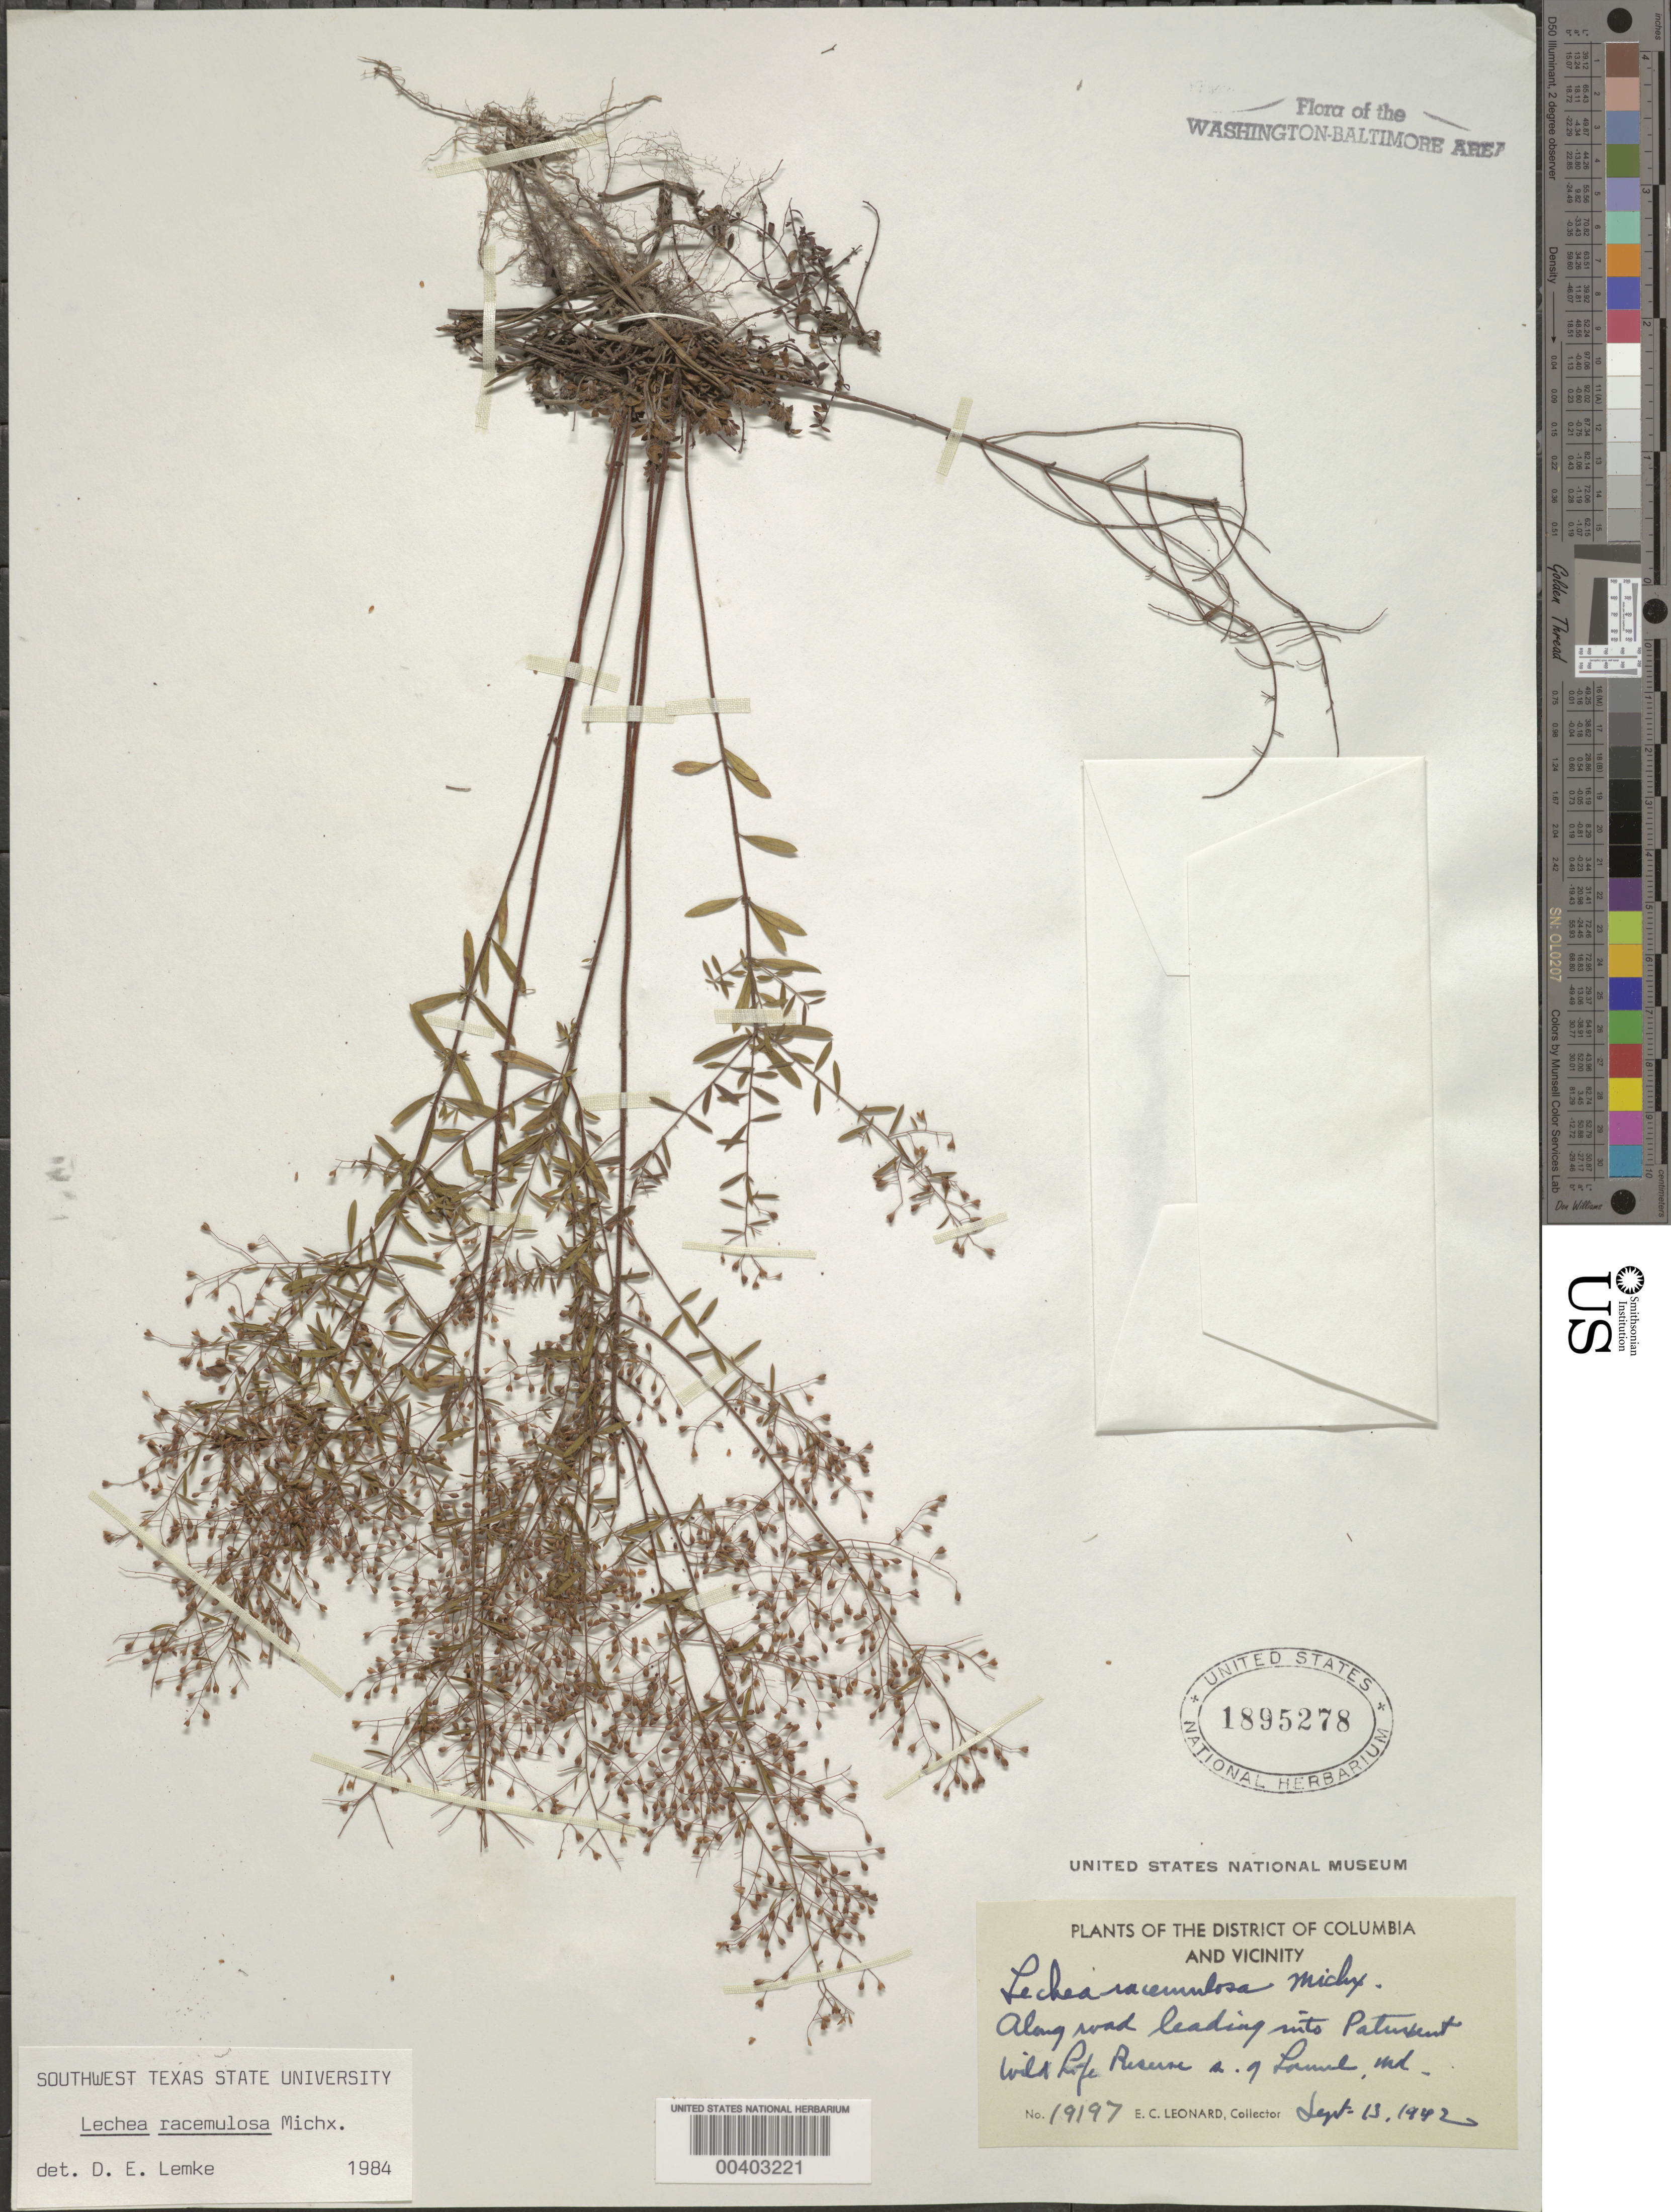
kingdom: Plantae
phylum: Tracheophyta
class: Magnoliopsida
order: Malvales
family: Cistaceae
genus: Lechea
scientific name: Lechea racemulosa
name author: Michx.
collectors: E. C. Leonard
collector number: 19197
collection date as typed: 13 Sep 1942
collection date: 1942-09-13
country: United States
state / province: Maryland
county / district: Prince George's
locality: Patuxent Wildlife Refuge, south of Laurel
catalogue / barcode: US 1895278